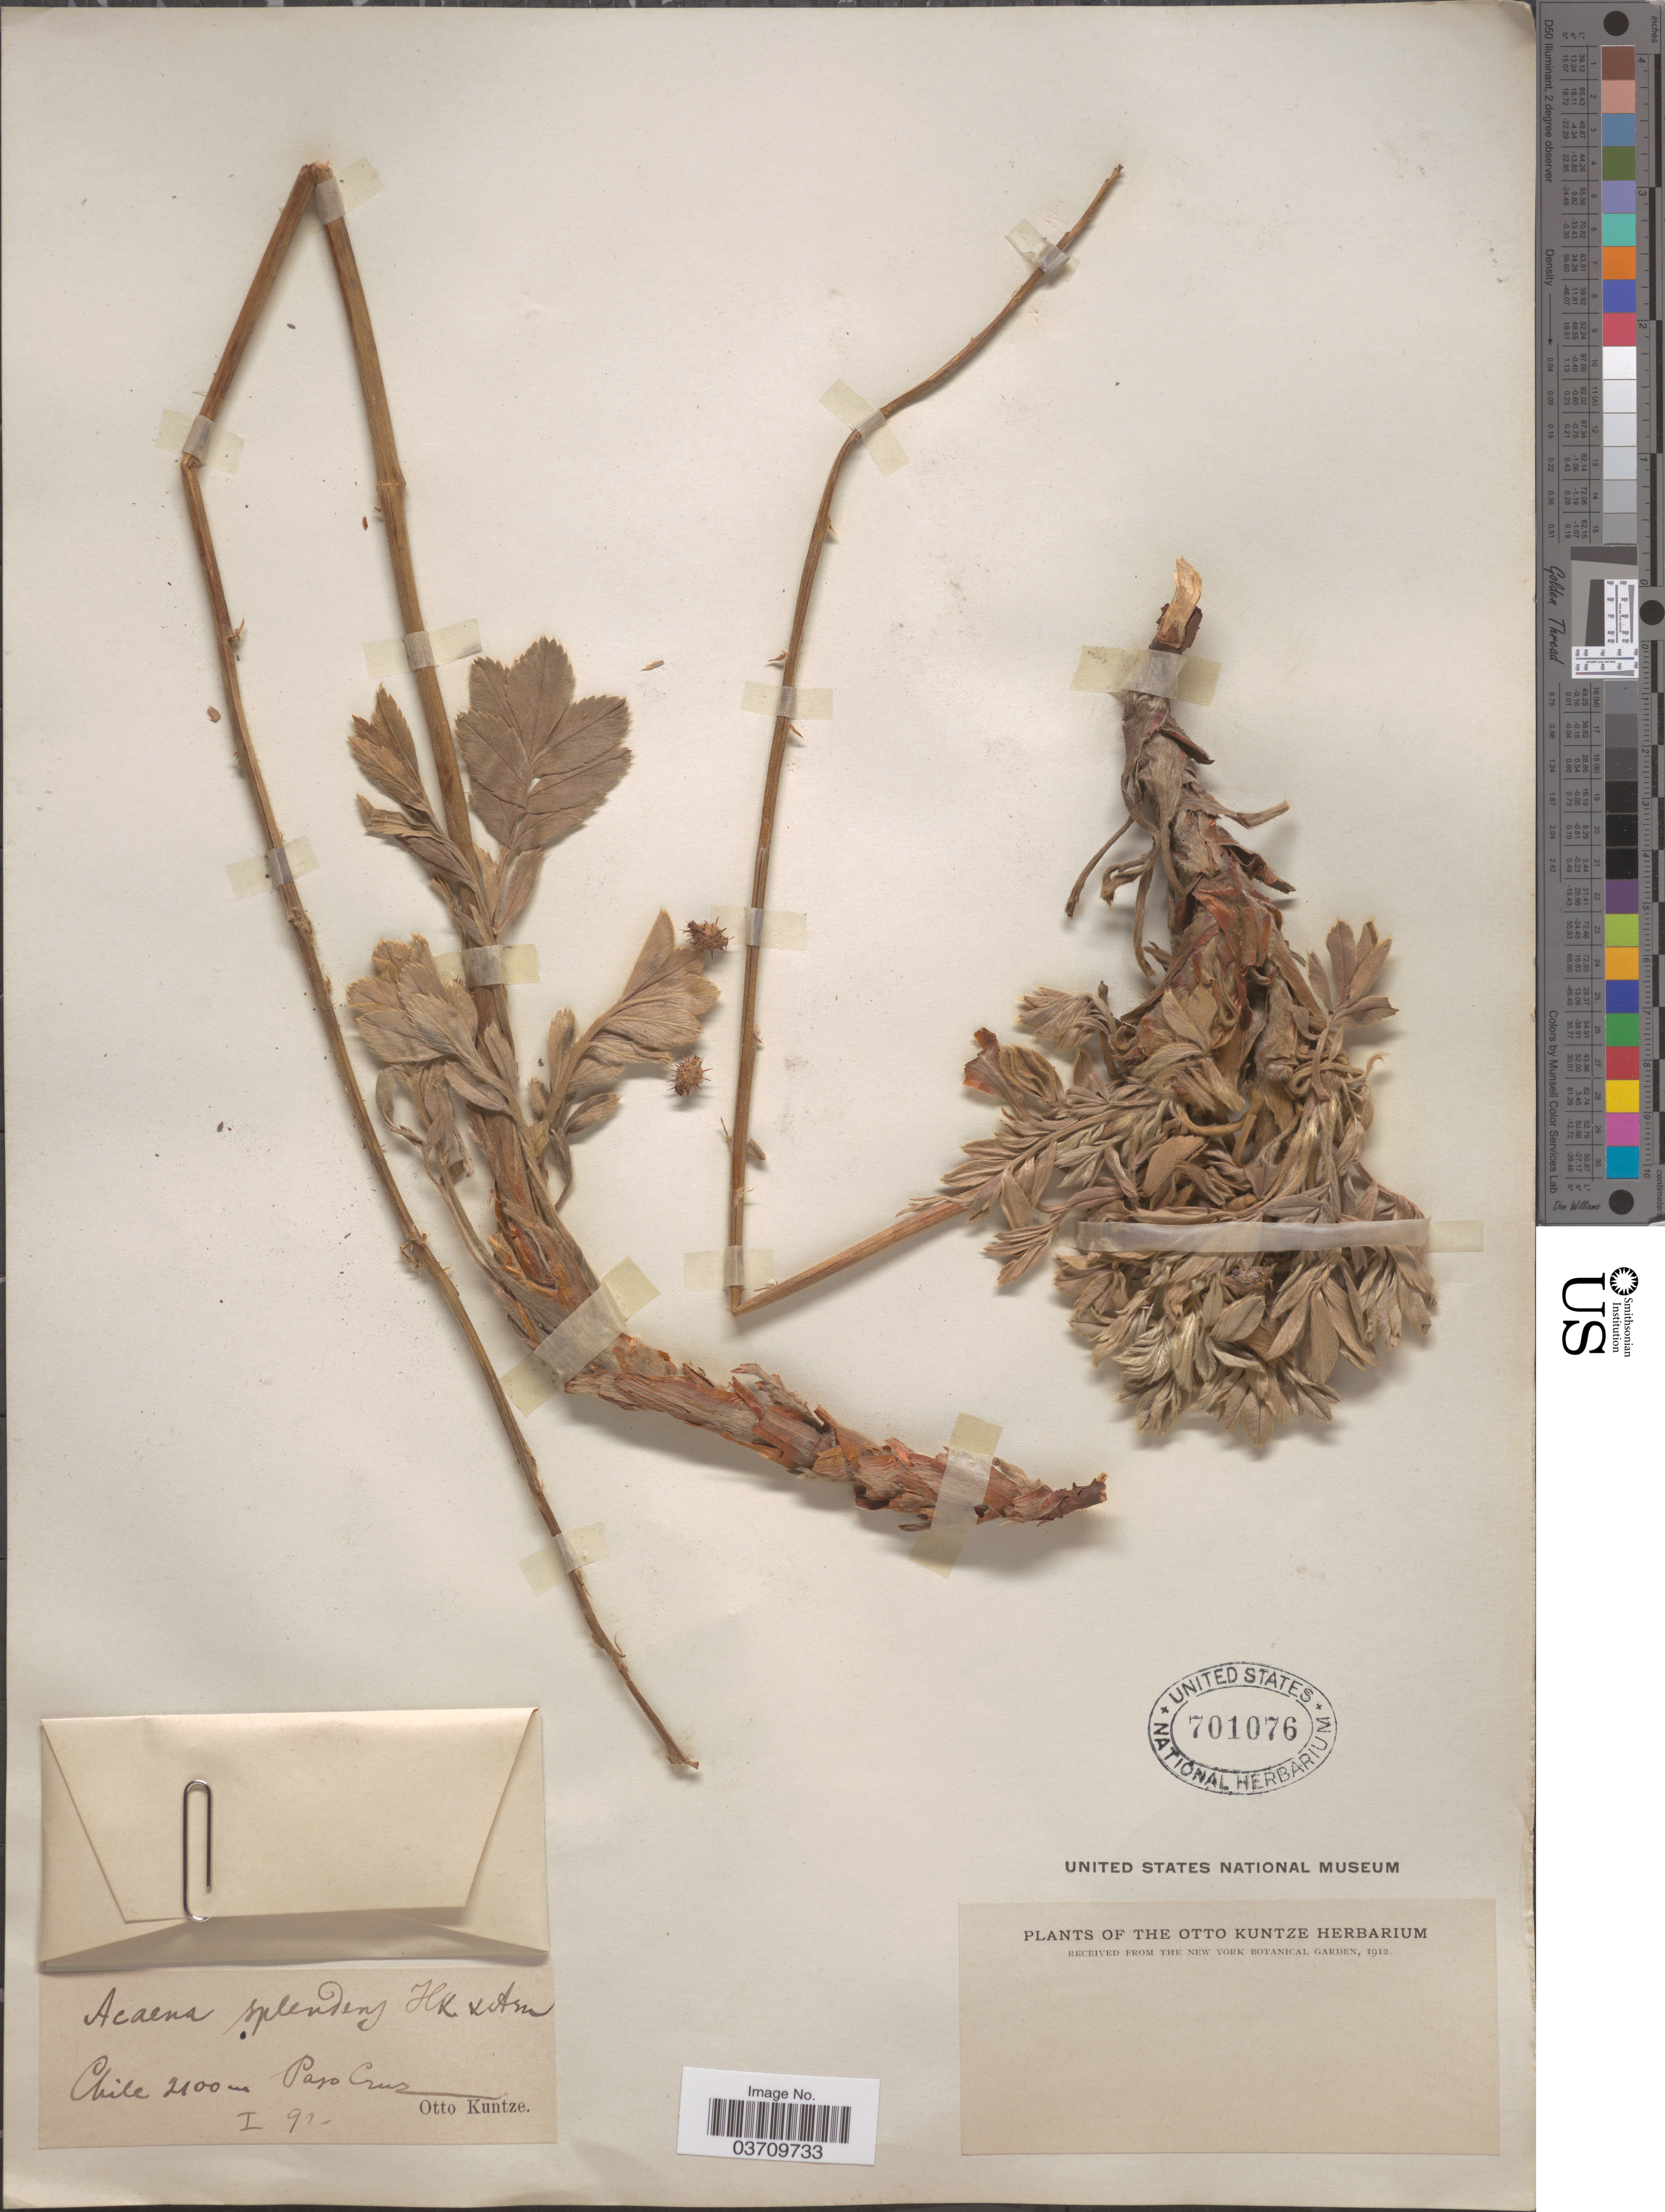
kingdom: Plantae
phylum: Tracheophyta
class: Magnoliopsida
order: Rosales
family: Rosaceae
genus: Acaena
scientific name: Acaena splendens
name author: Hook. & Arn. in Hook.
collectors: C.E.O. Kuntze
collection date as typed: Transcribed d/m/y: /1/92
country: Chile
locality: Paso Cruz.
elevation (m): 2100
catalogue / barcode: US 701076